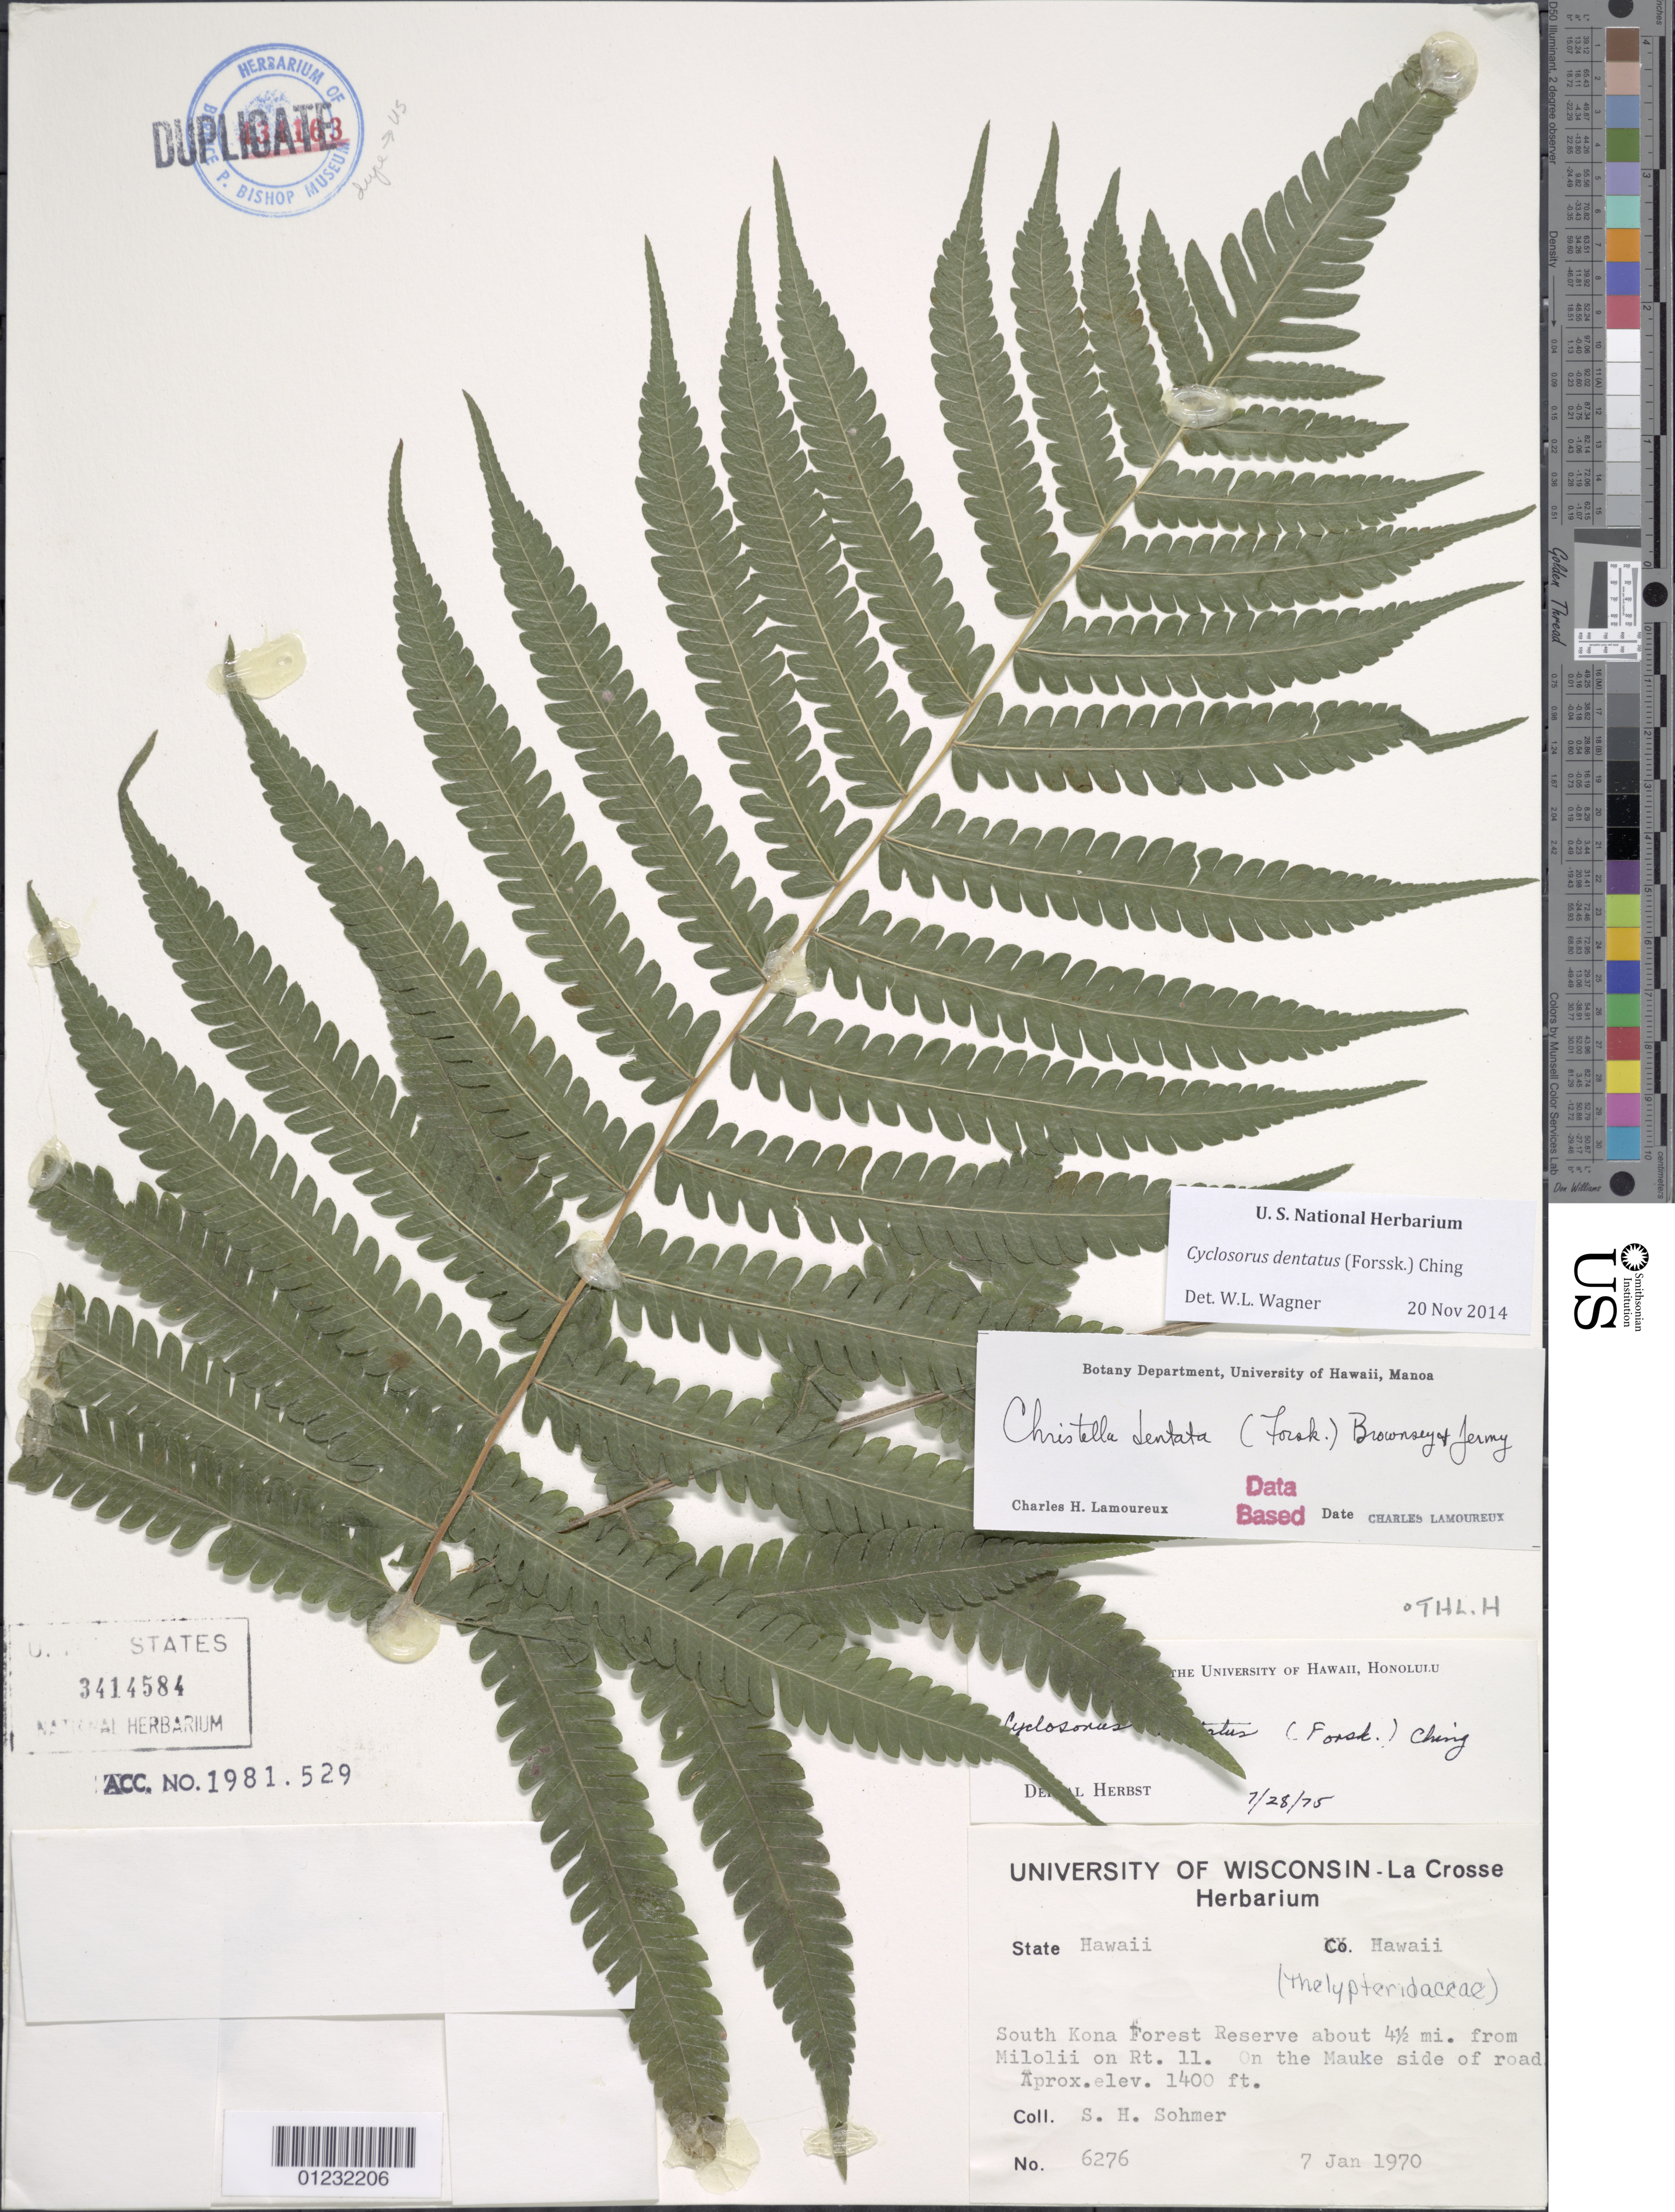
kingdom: Plantae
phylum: Tracheophyta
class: Polypodiopsida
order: Polypodiales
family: Thelypteridaceae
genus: Christella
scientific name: Christella dentata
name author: (Forssk.) Brownsey & Jermy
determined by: Lamoureux, C. H.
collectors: S. H. Sohmer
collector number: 6276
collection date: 1970-01-07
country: United States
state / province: Hawaii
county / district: Hawaii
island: Hawaii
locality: South Kona Forest Reserve about 41/2 mi. from Milolii on Rt. 11.On the Mauke side of road.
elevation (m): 427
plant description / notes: Voucher, State contract UCI1998-1 (ESP)-042 field no. Hawaii 259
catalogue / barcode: US 3414584